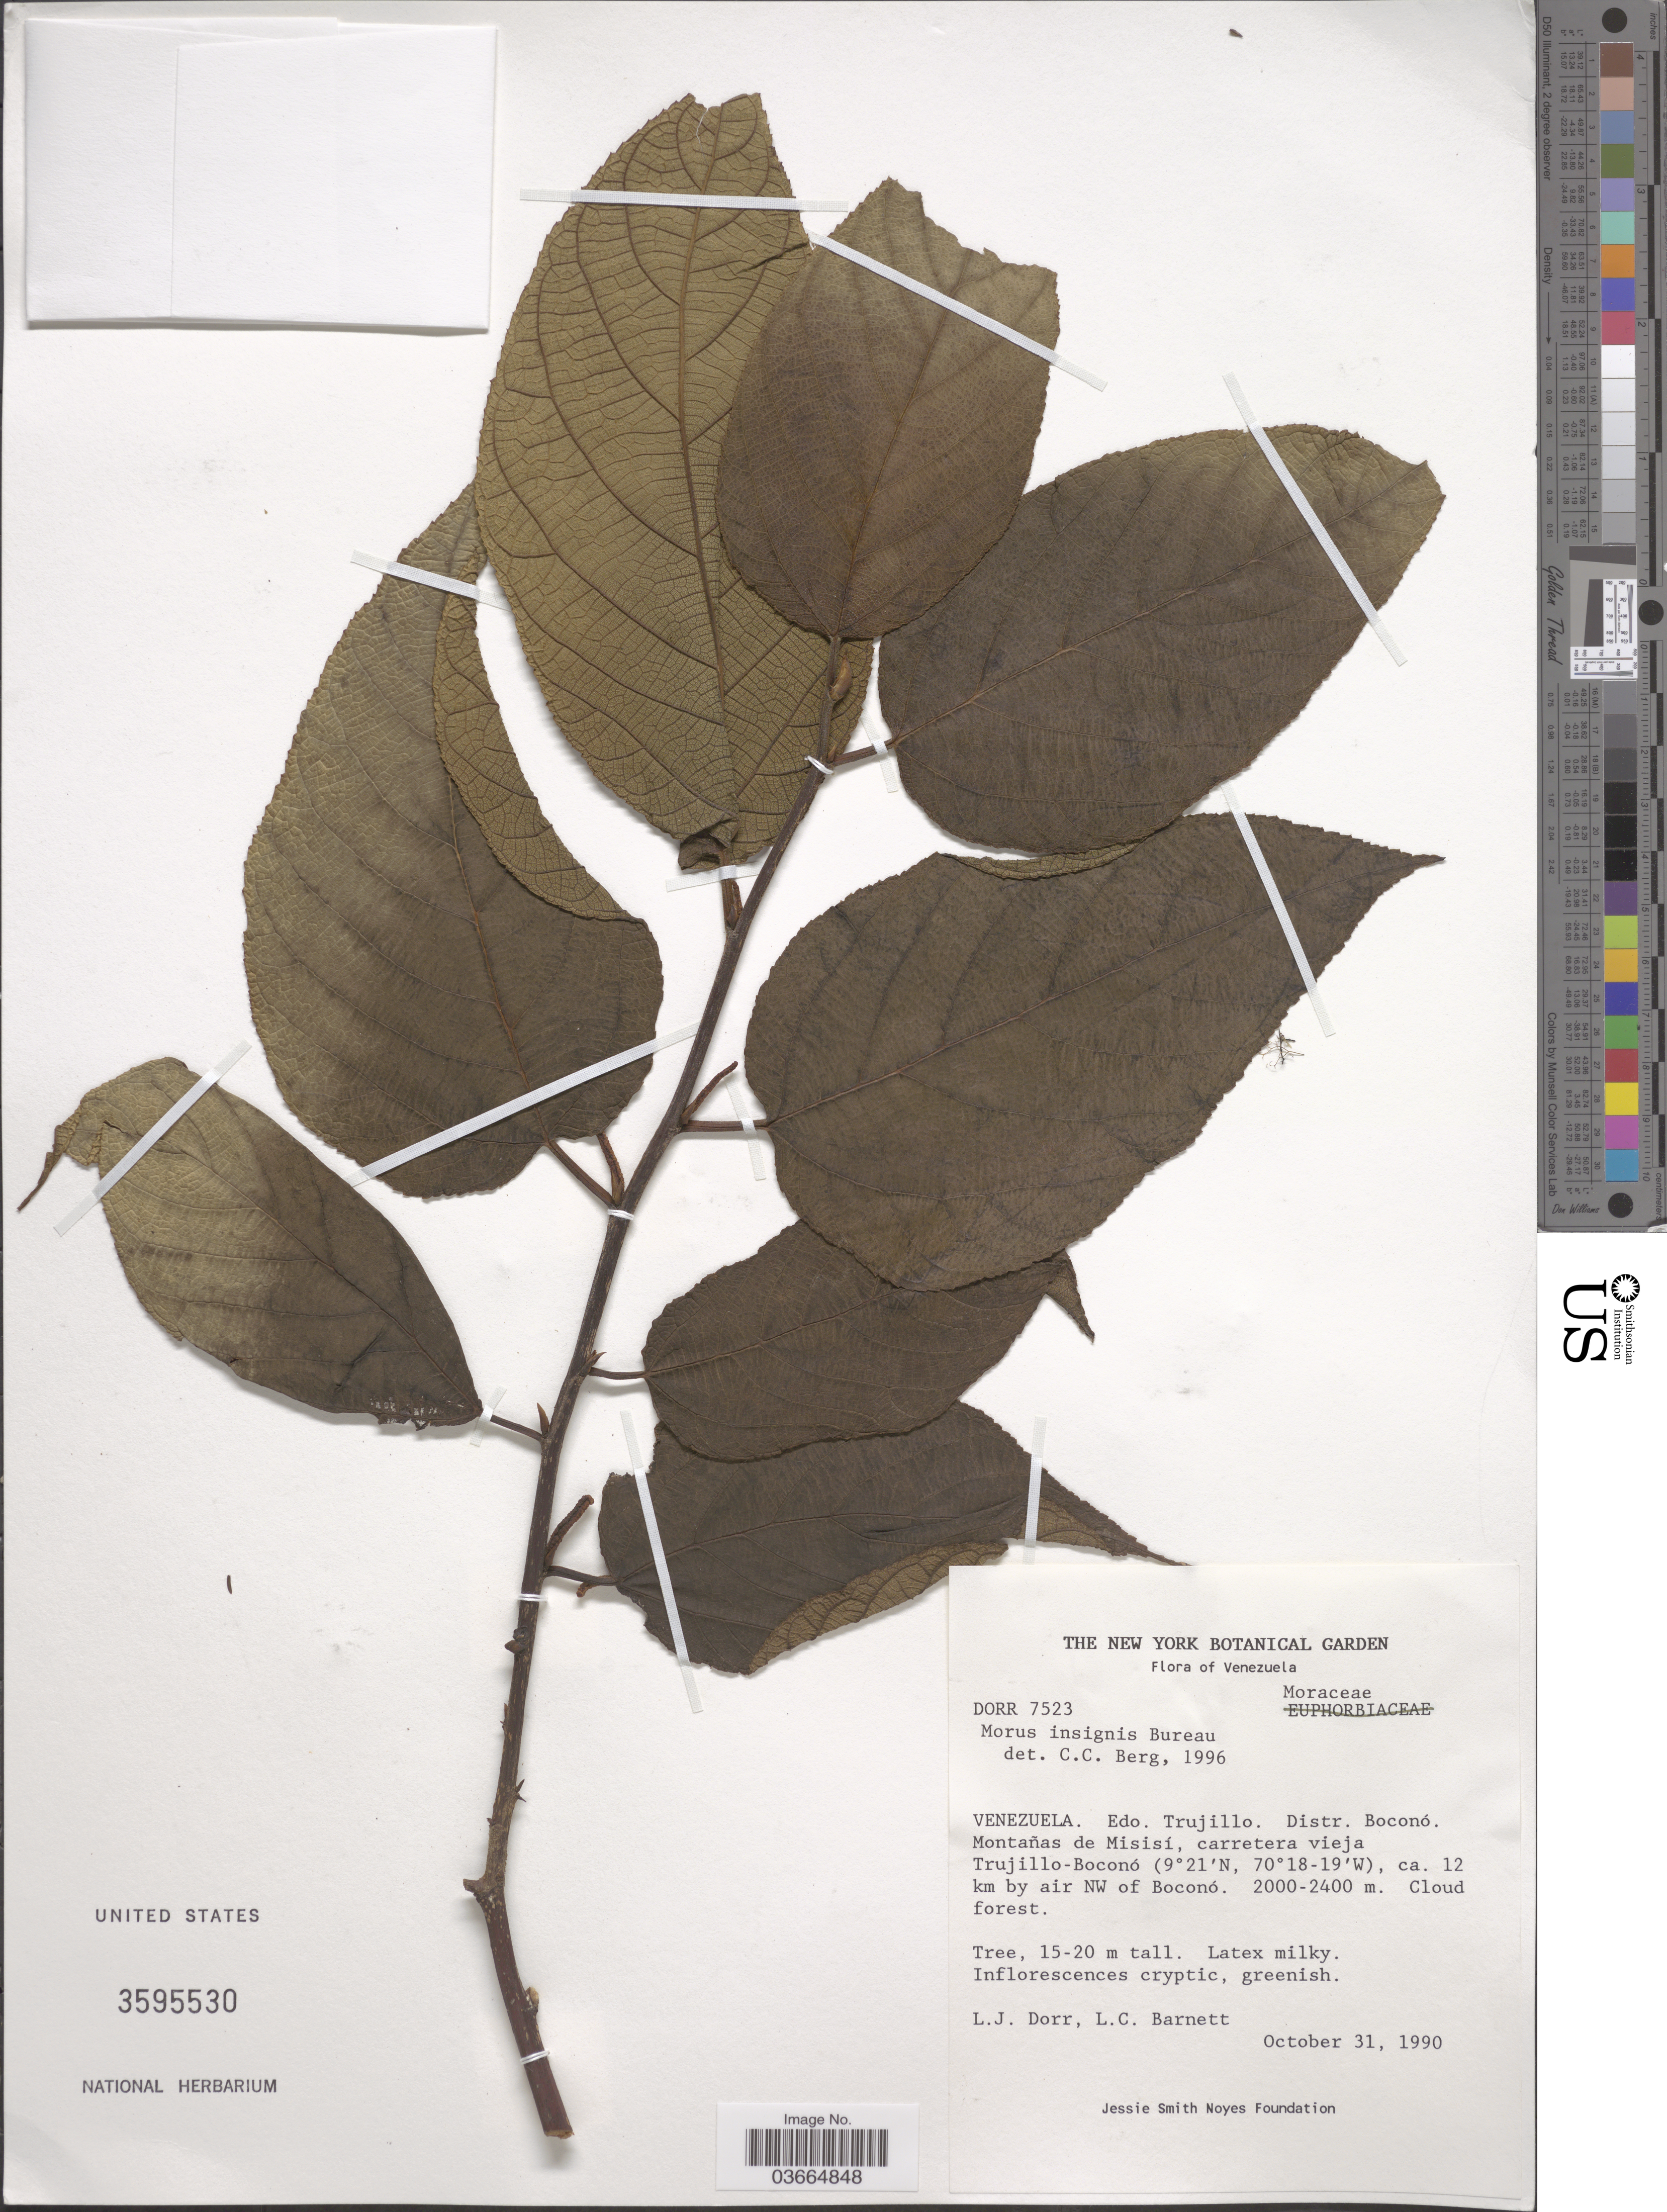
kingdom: Plantae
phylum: Tracheophyta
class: Magnoliopsida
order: Rosales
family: Moraceae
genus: Paratrophis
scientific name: Paratrophis insignis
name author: (Bureau) E. M. Gardner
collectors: L. J. Dorr & L. C. Barnett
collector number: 7523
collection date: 1990-10-31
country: Venezuela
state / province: Trujillo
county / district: Boconó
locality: Montañas de Misisí, carretera vieja Trujillo-Boconó, ca. 12 km by air NW of Boconó.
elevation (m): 2000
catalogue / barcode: US 3595530